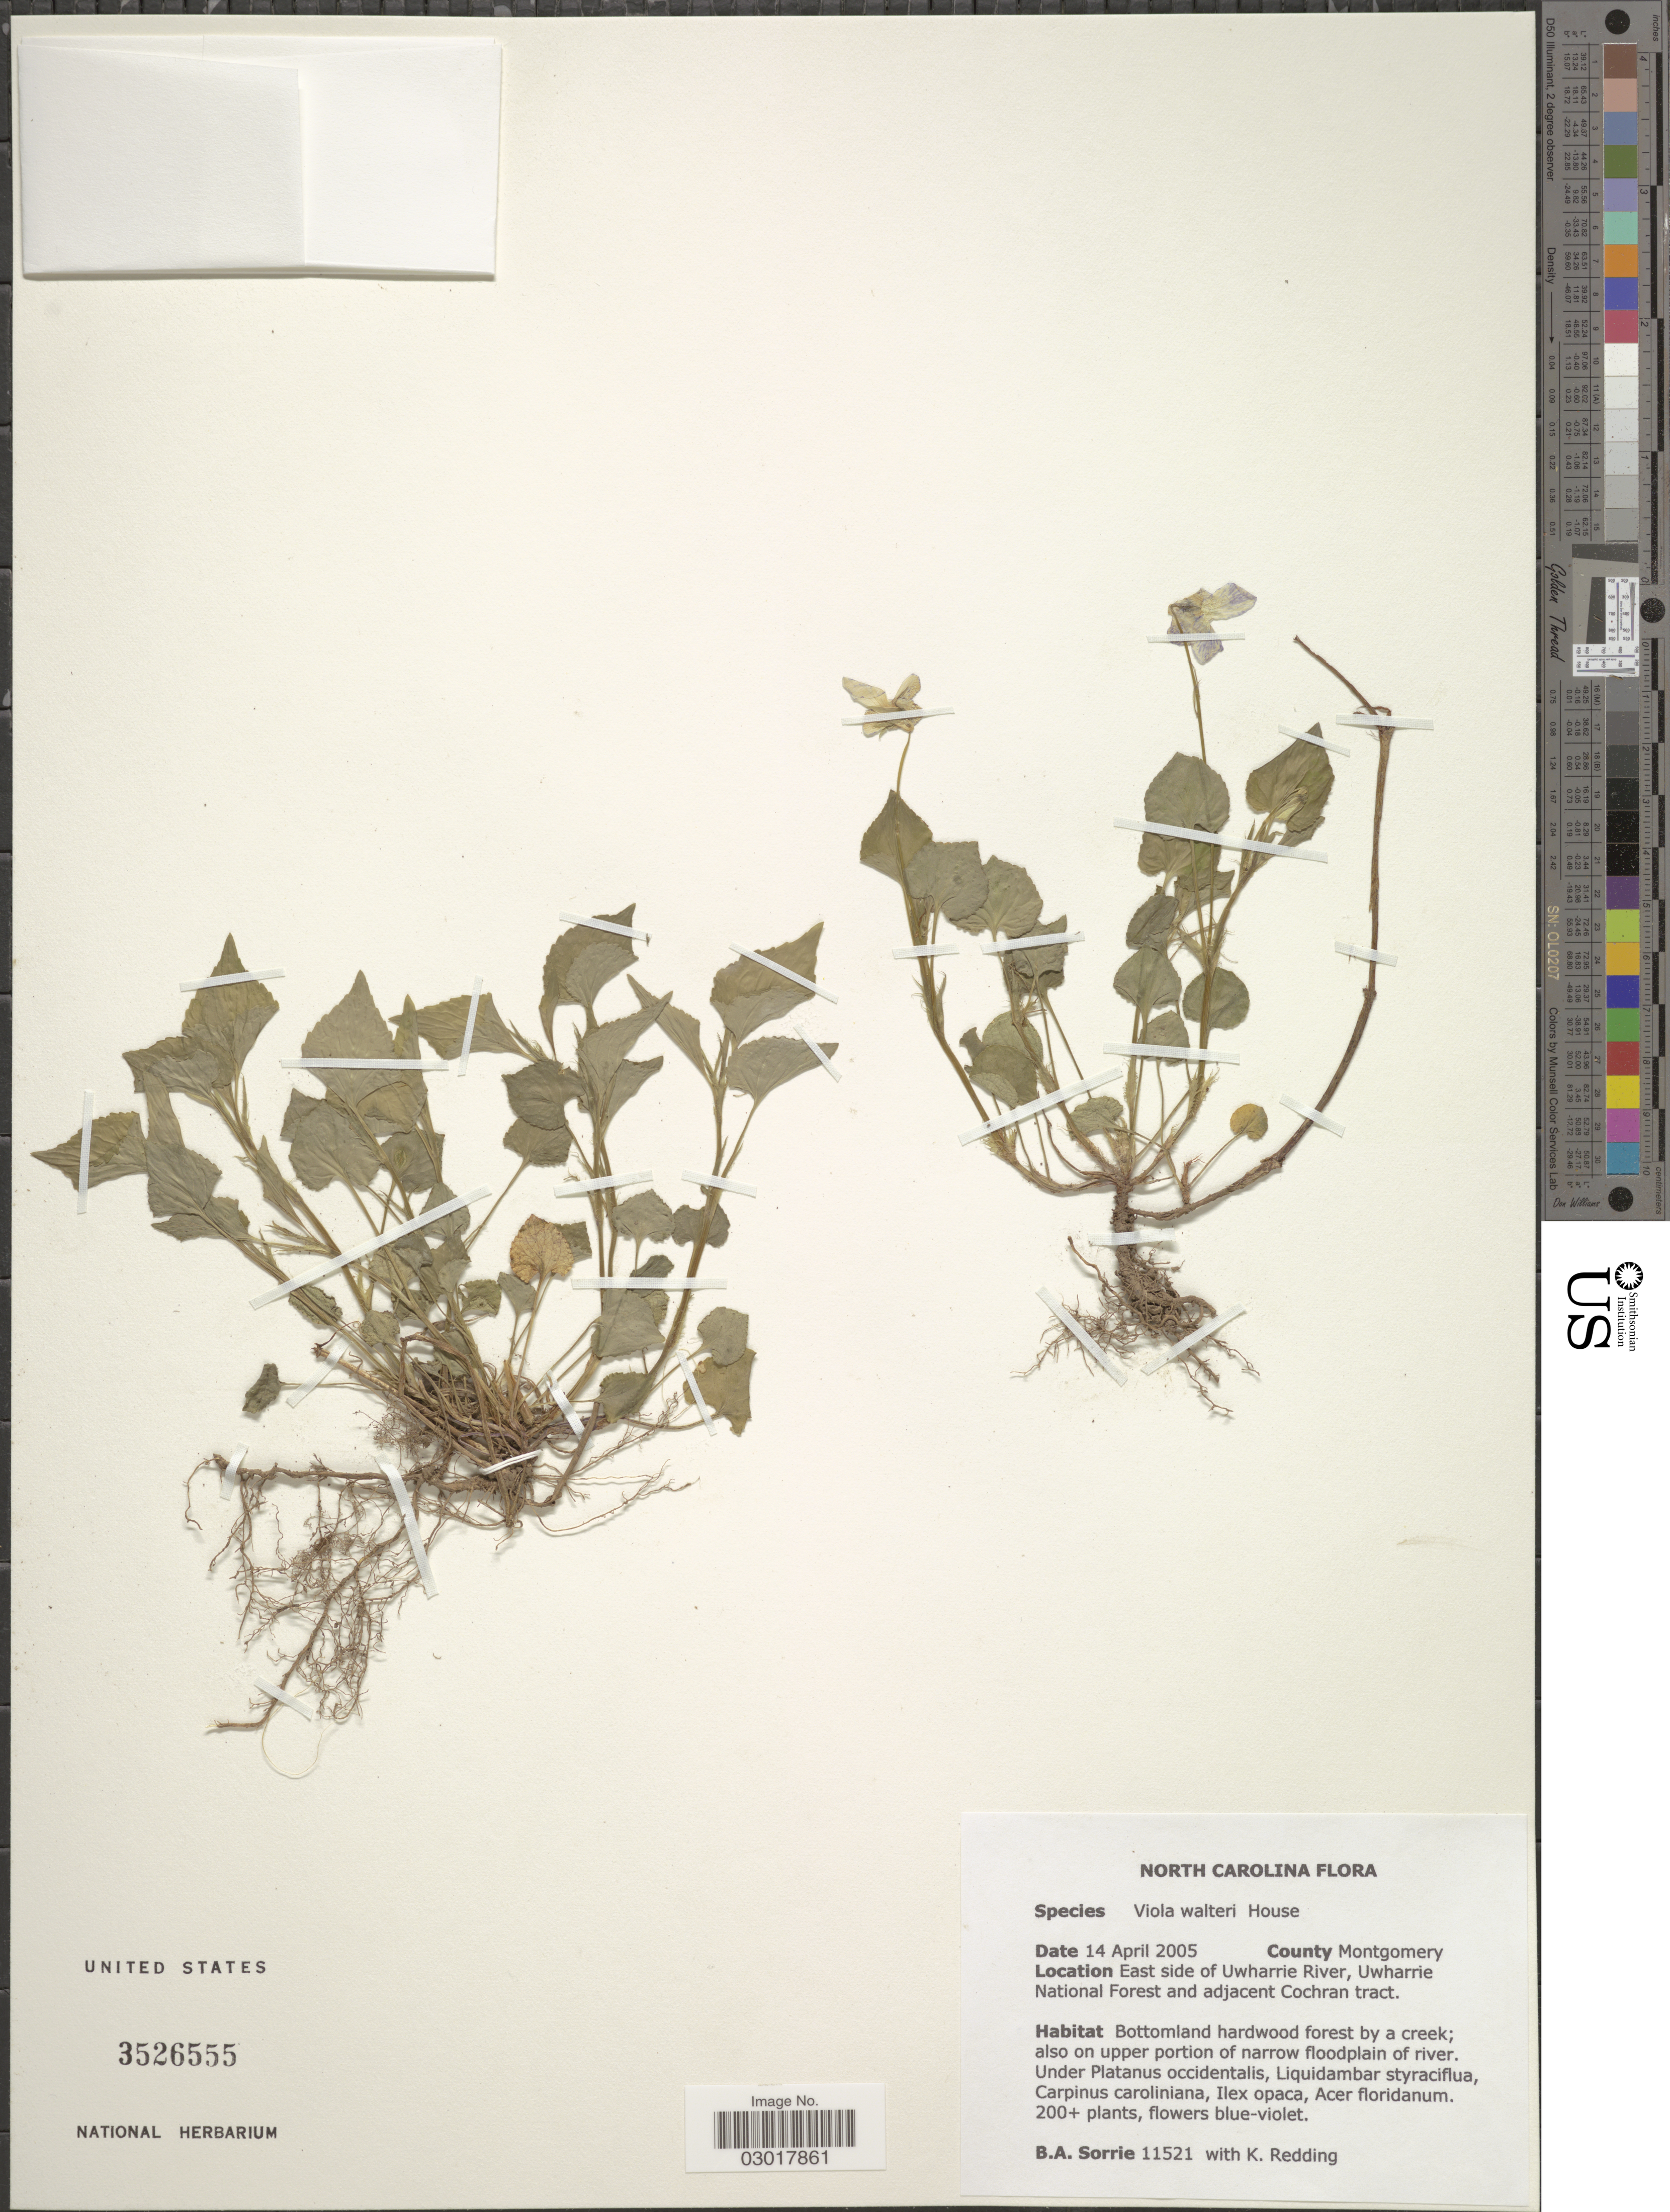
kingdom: Plantae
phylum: Tracheophyta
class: Magnoliopsida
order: Malpighiales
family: Violaceae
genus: Viola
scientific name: Viola walteri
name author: House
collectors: B. Sorrie & K. Redding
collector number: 11521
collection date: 2005-04-14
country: United States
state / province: North Carolina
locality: County Montgomery. East side of Uwharrie River, Uwharrie National Forest and adjacent Cochran tract.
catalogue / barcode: US 3526555